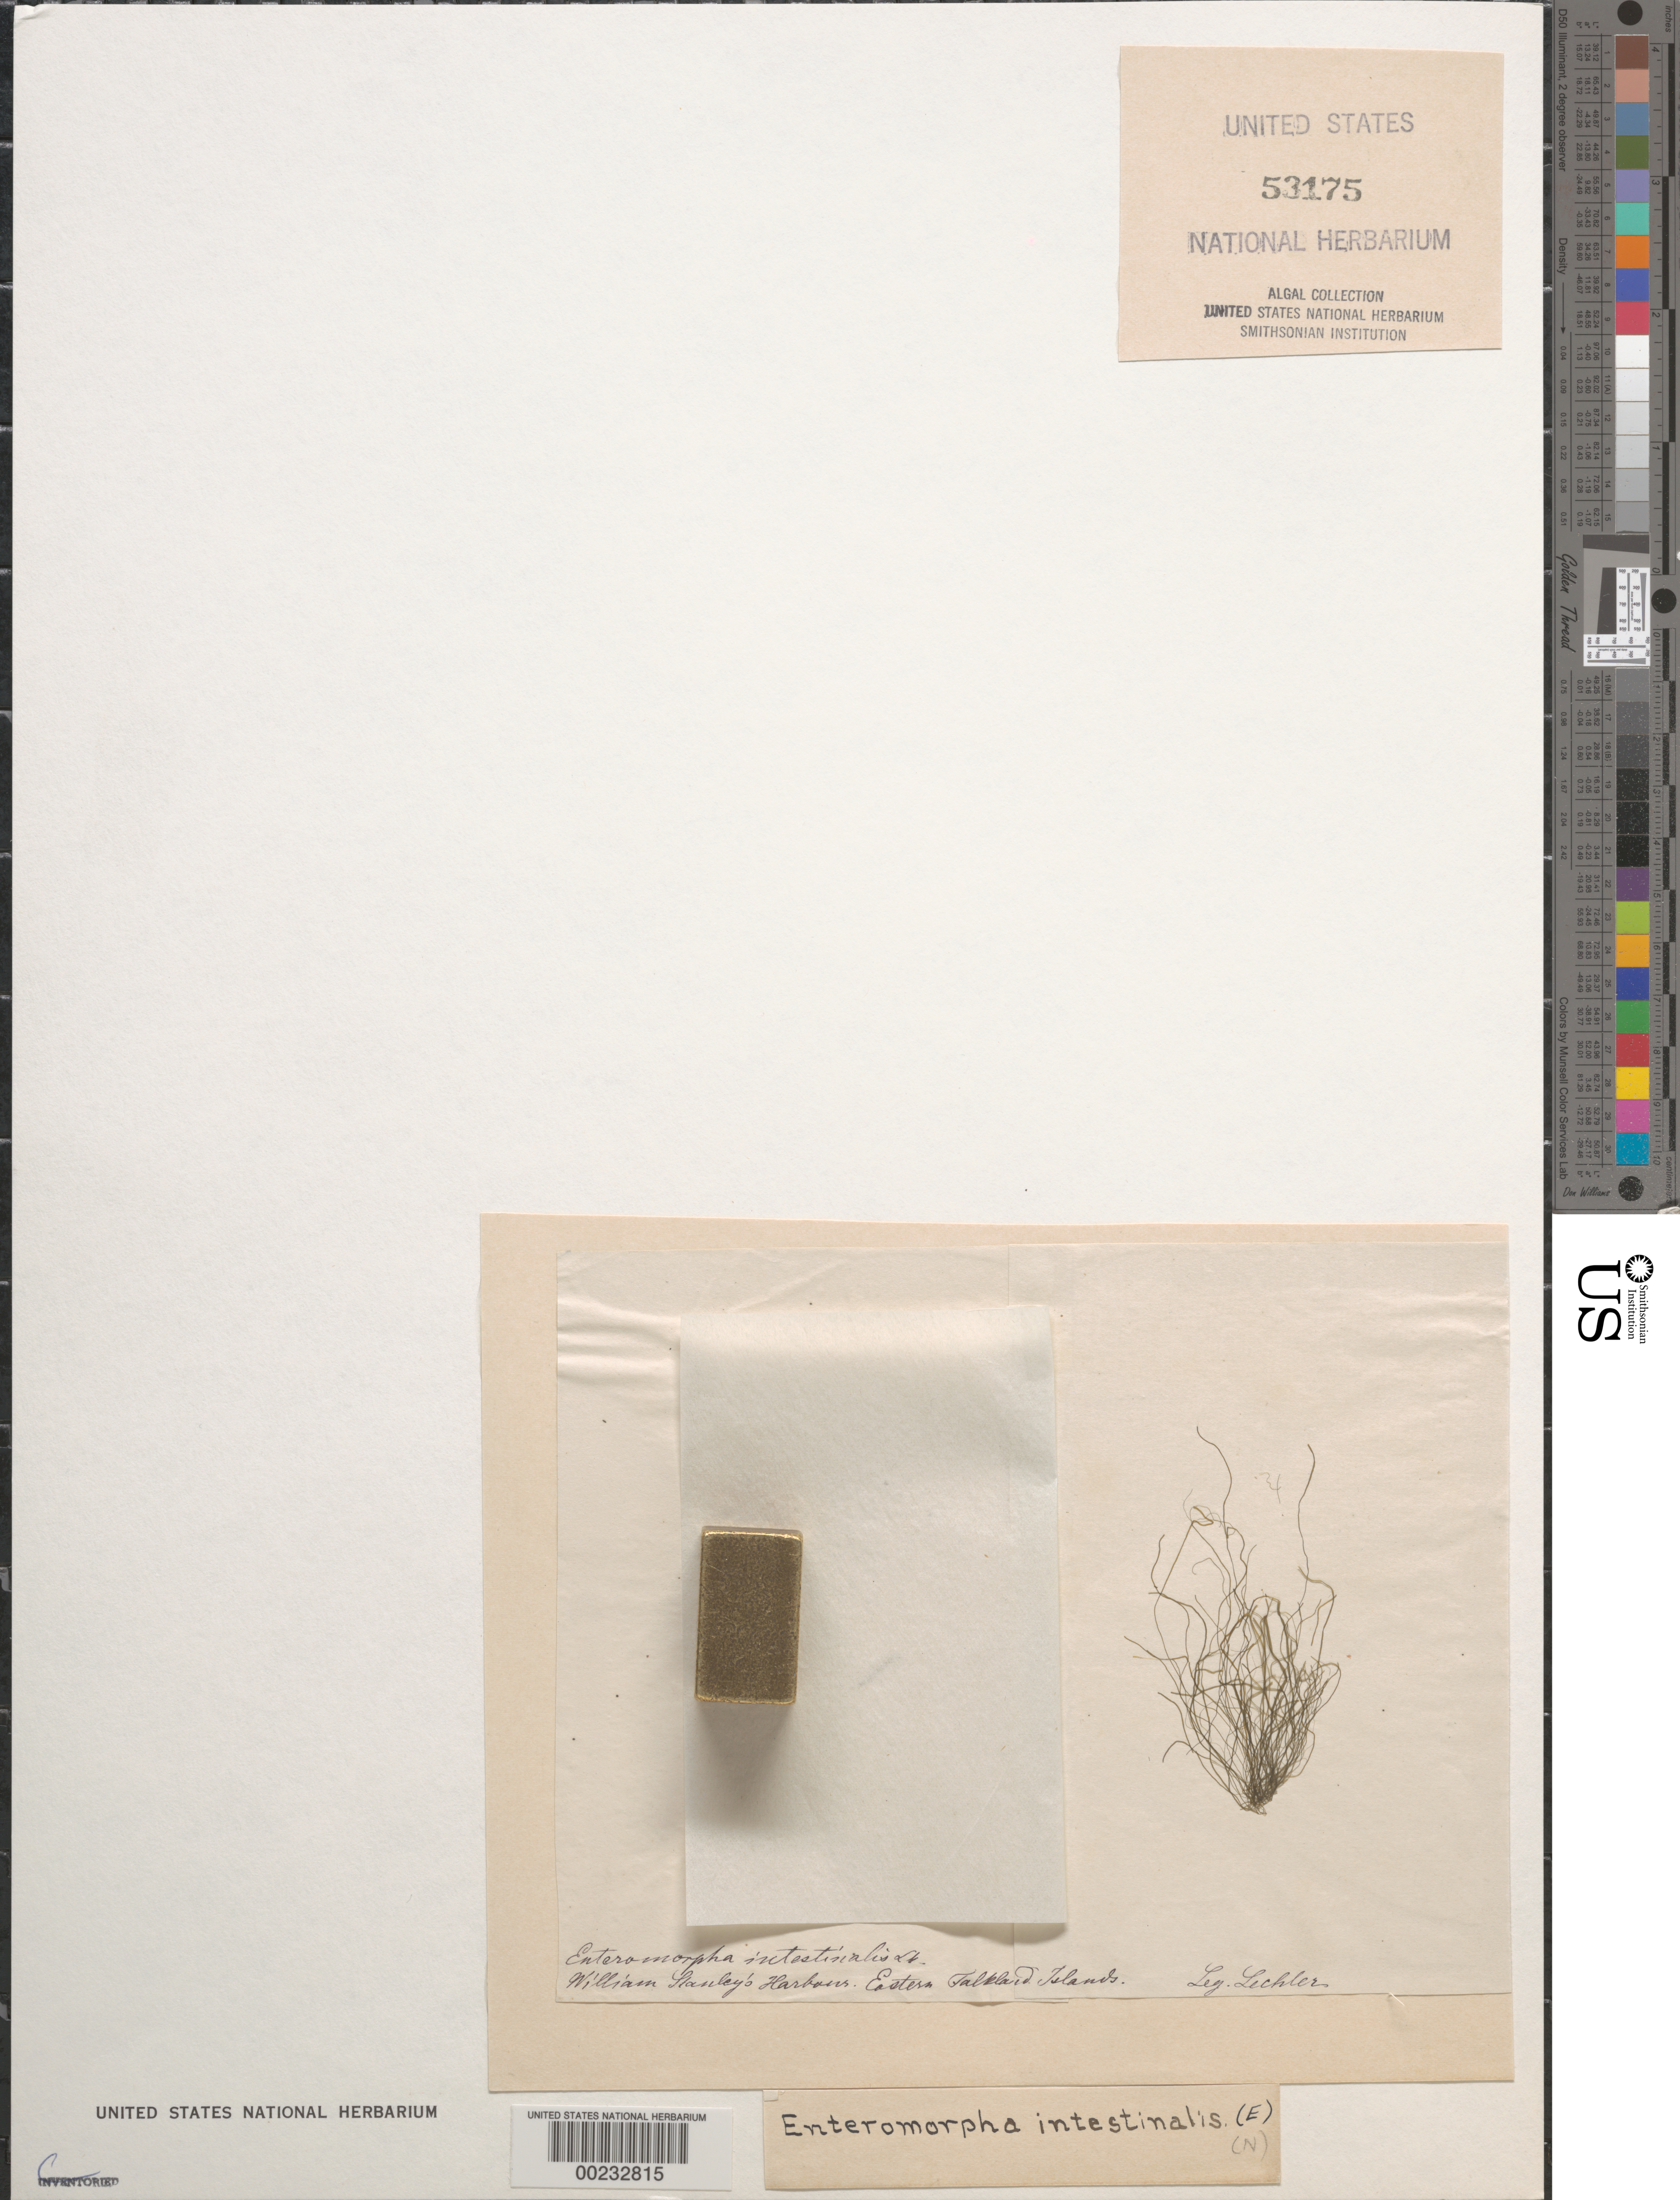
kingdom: Plantae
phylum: Chlorophyta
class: Ulvophyceae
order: Ulvales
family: Ulvaceae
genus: Ulva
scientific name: Ulva intestinalis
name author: L.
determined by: Algae name updating Project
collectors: W. Lechler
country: Falkland Islands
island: East Falkland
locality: William Stanley Harbor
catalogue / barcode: US 53175